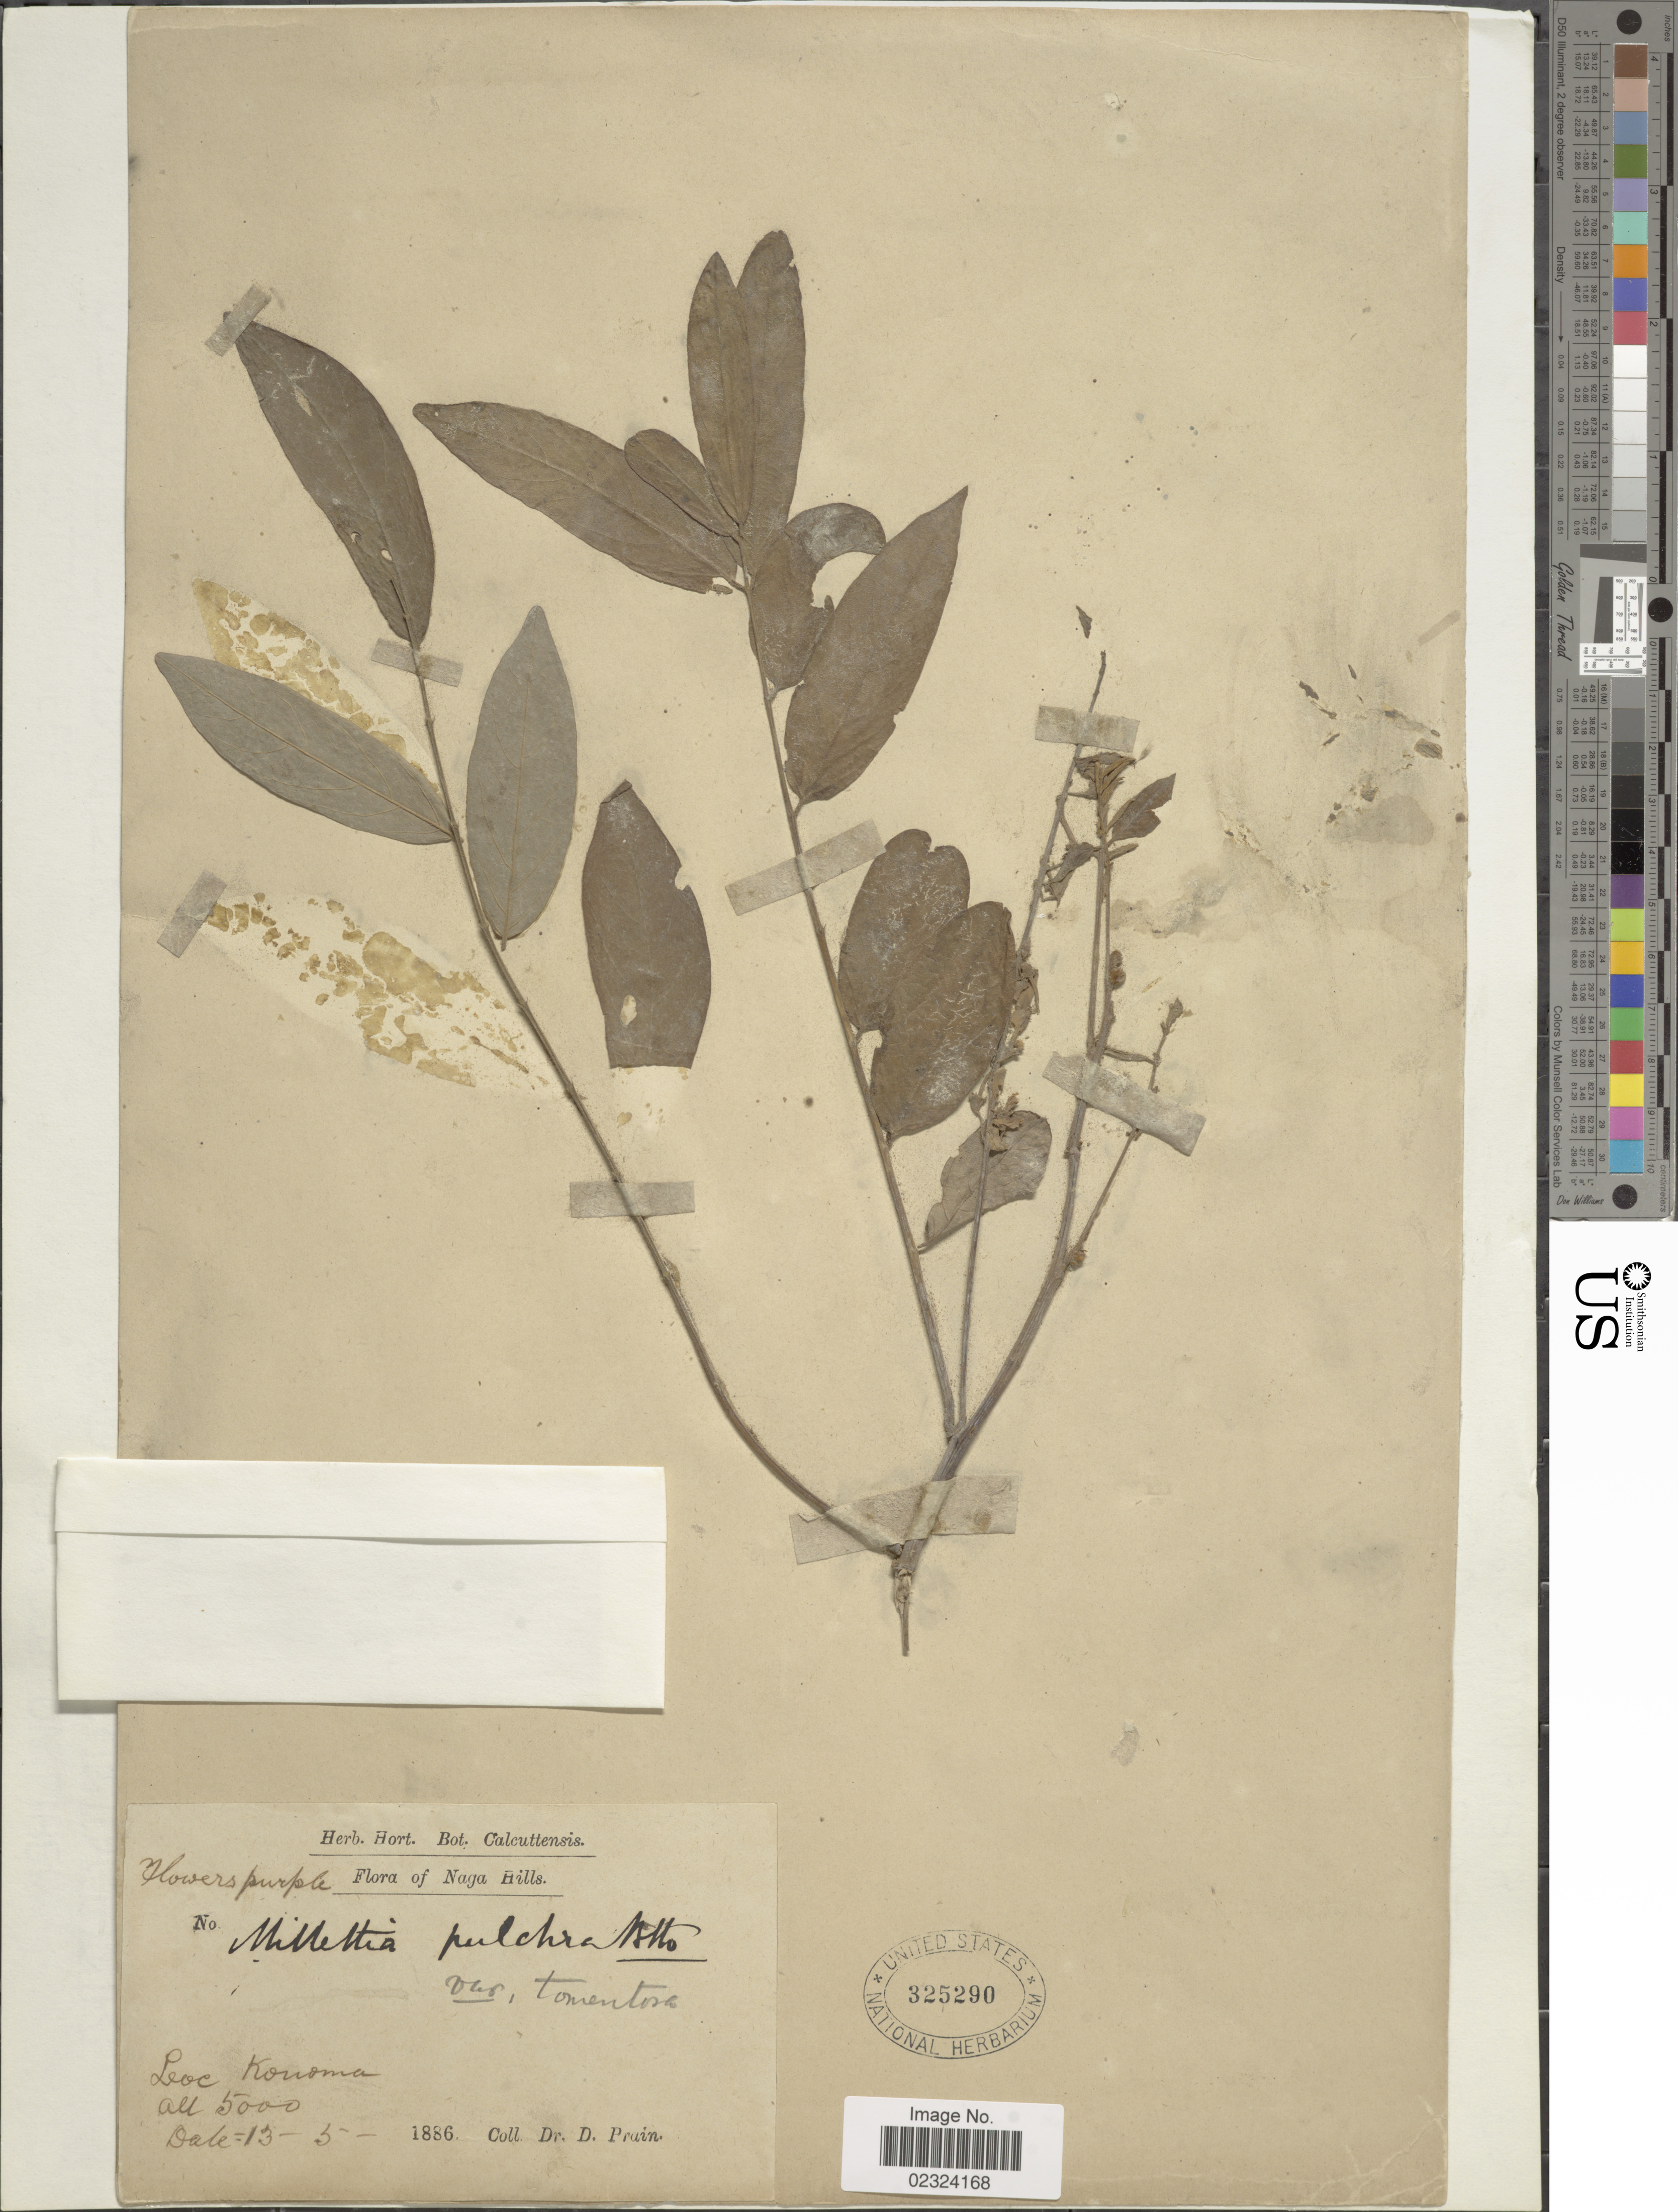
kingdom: Plantae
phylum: Tracheophyta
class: Magnoliopsida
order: Fabales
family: Fabaceae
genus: Millettia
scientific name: Millettia pulchra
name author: (Benth.) Kurz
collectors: D. Prain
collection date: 1886-05-13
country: India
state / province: Nagaland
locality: Naga Hills. Konoma.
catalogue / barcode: US 325290